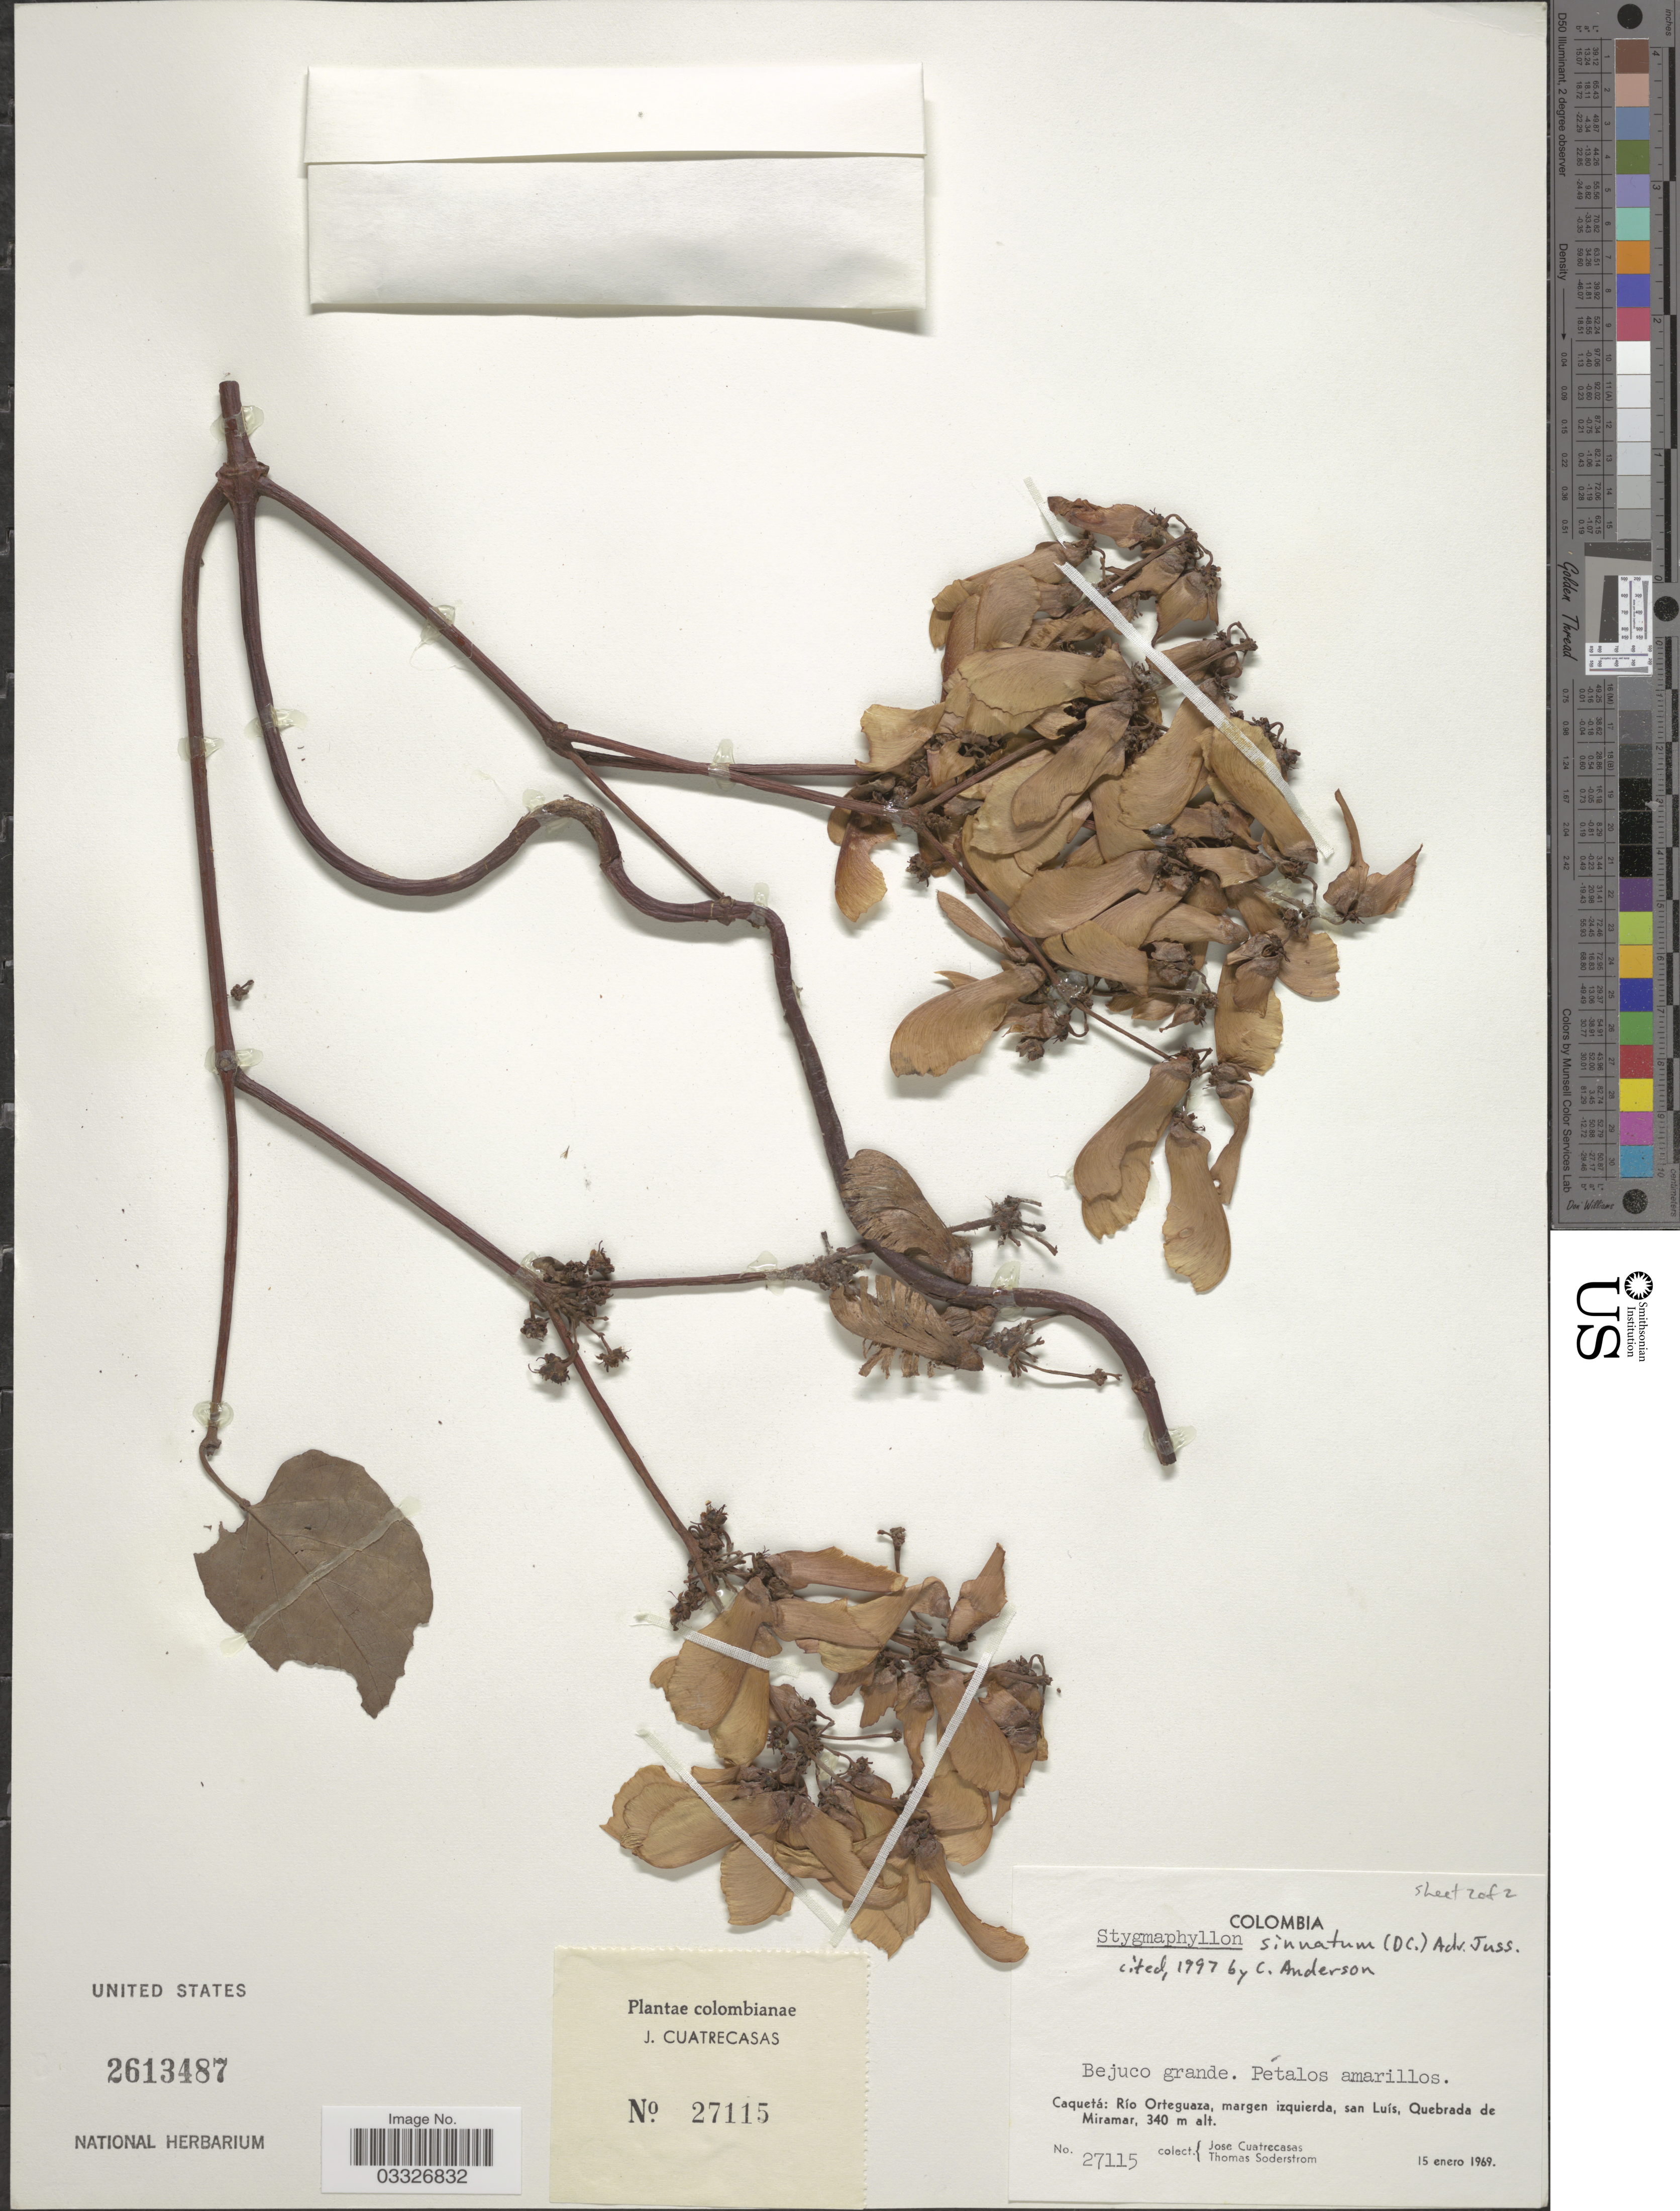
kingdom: Plantae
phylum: Tracheophyta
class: Magnoliopsida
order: Malpighiales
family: Malpighiaceae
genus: Stigmaphyllon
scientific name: Stigmaphyllon sinuatum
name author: (DC.) A. Juss.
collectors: J. Cuatrecasas & T. R. Soderstrom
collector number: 27115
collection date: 1969-01-15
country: Colombia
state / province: Caquetá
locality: Río Orteguaza, margen izquierda, san Luís, Quebrada de Miramar.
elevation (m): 340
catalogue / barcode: US 2613487